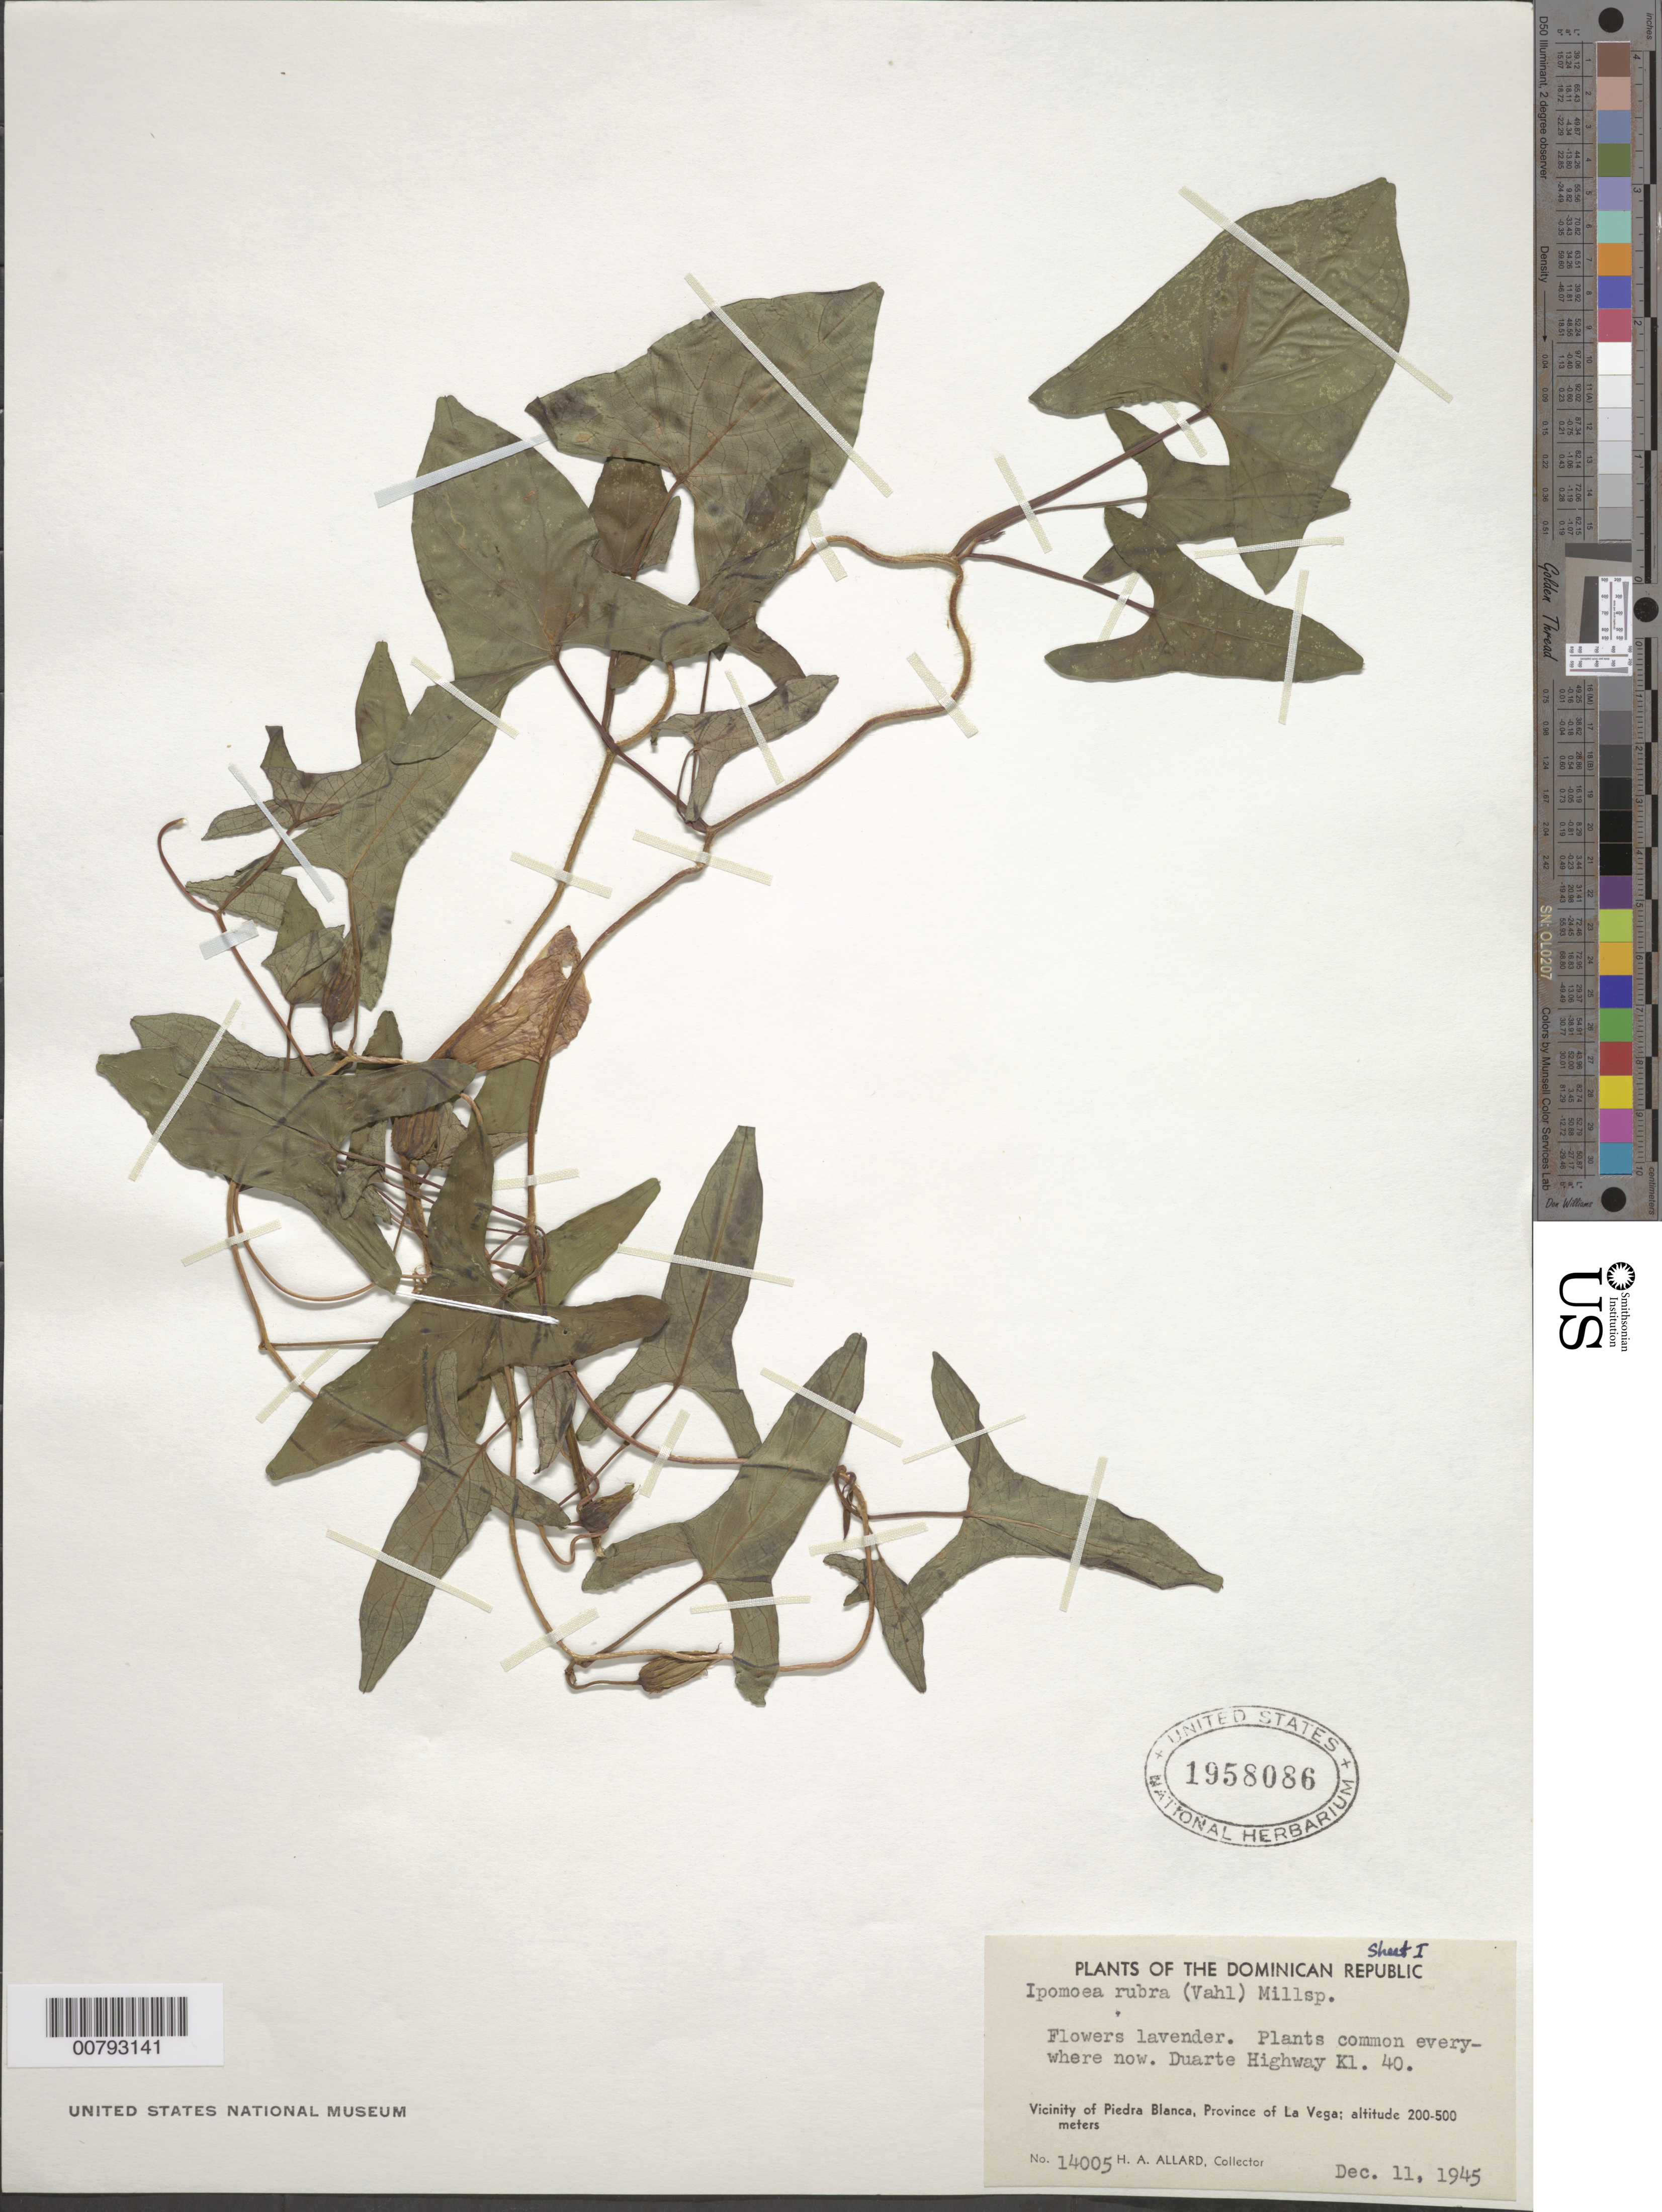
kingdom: Plantae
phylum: Tracheophyta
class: Magnoliopsida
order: Solanales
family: Convolvulaceae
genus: Ipomoea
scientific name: Ipomoea rubra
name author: (Vahl) Millsp.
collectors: H. A. Allard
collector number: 14005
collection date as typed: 11 Dec 1945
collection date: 1945-12-11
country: Dominican Republic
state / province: La Vega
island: Hispaniola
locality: Vicinity of Piedra Blanca, Duarte Highway K1.40.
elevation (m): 200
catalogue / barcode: US 1958086